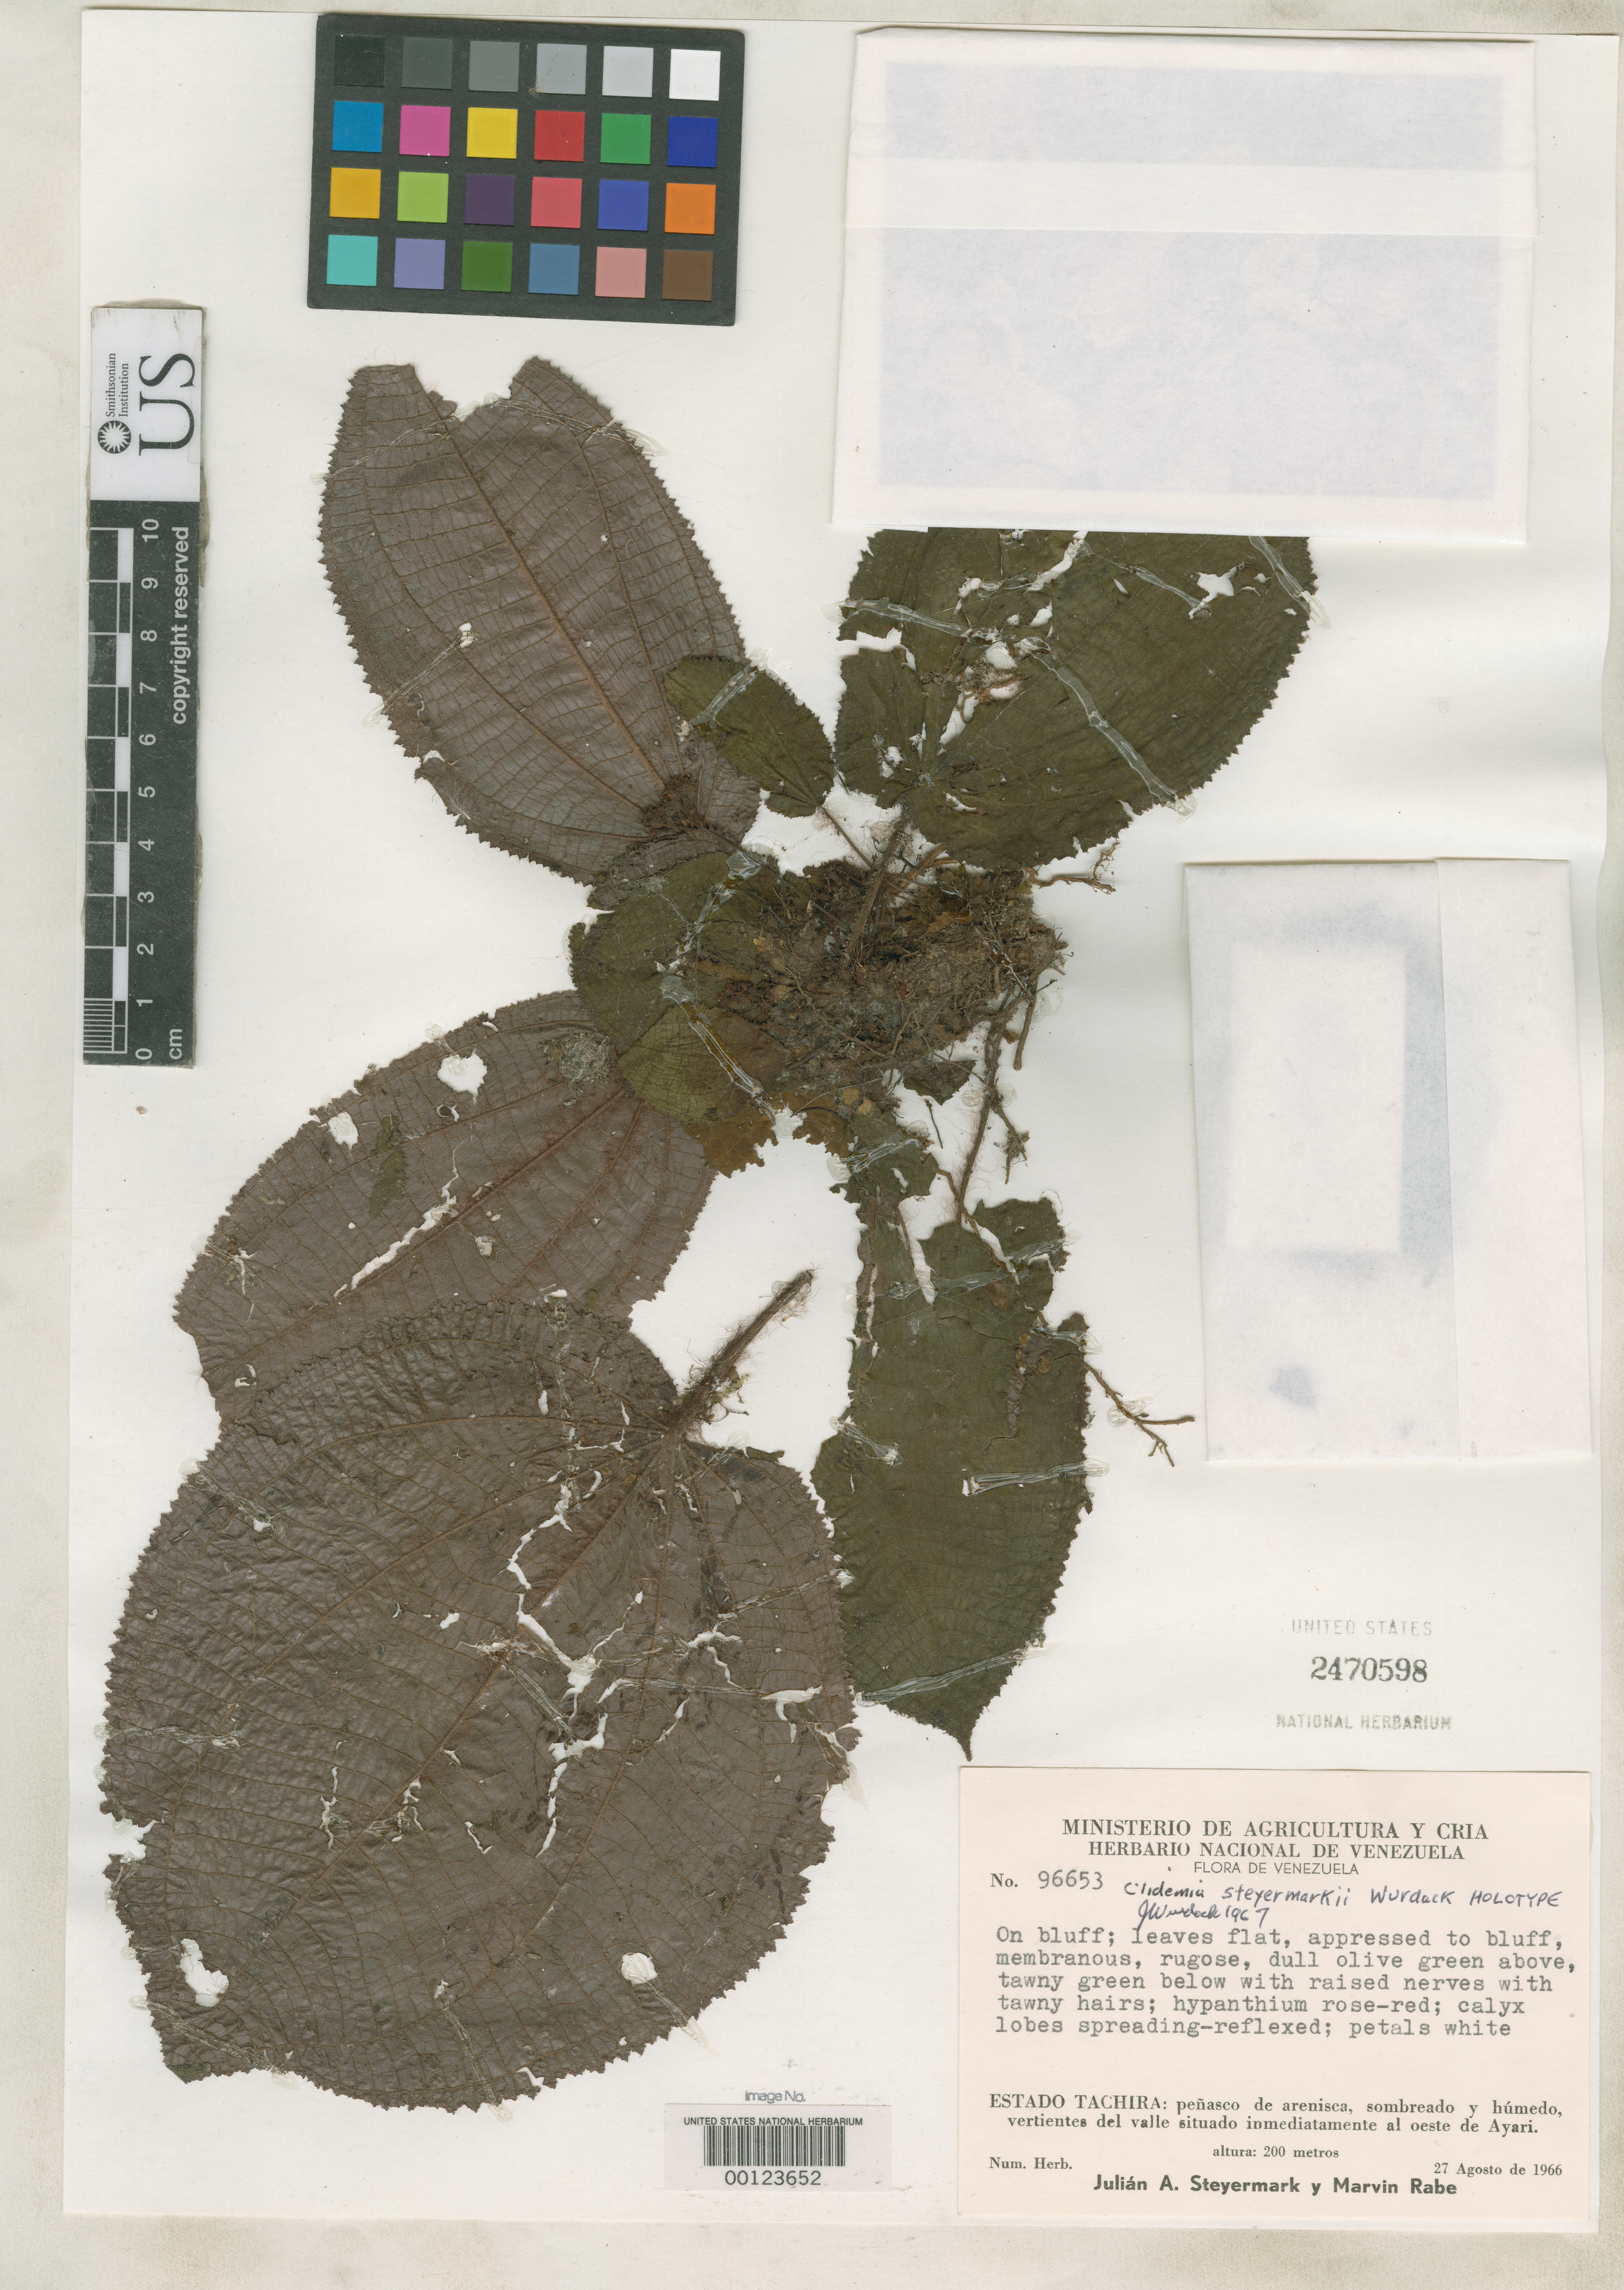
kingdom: Plantae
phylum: Tracheophyta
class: Magnoliopsida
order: Myrtales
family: Melastomataceae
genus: Clidemia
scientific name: Clidemia steyermarkii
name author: Wurdack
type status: Holotype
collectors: J. Steyermark & M. Rabe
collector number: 96653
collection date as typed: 27 Aug 1966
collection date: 1966-08-27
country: Venezuela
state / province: Tachira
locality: West of Ayari.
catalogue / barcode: US 2470598